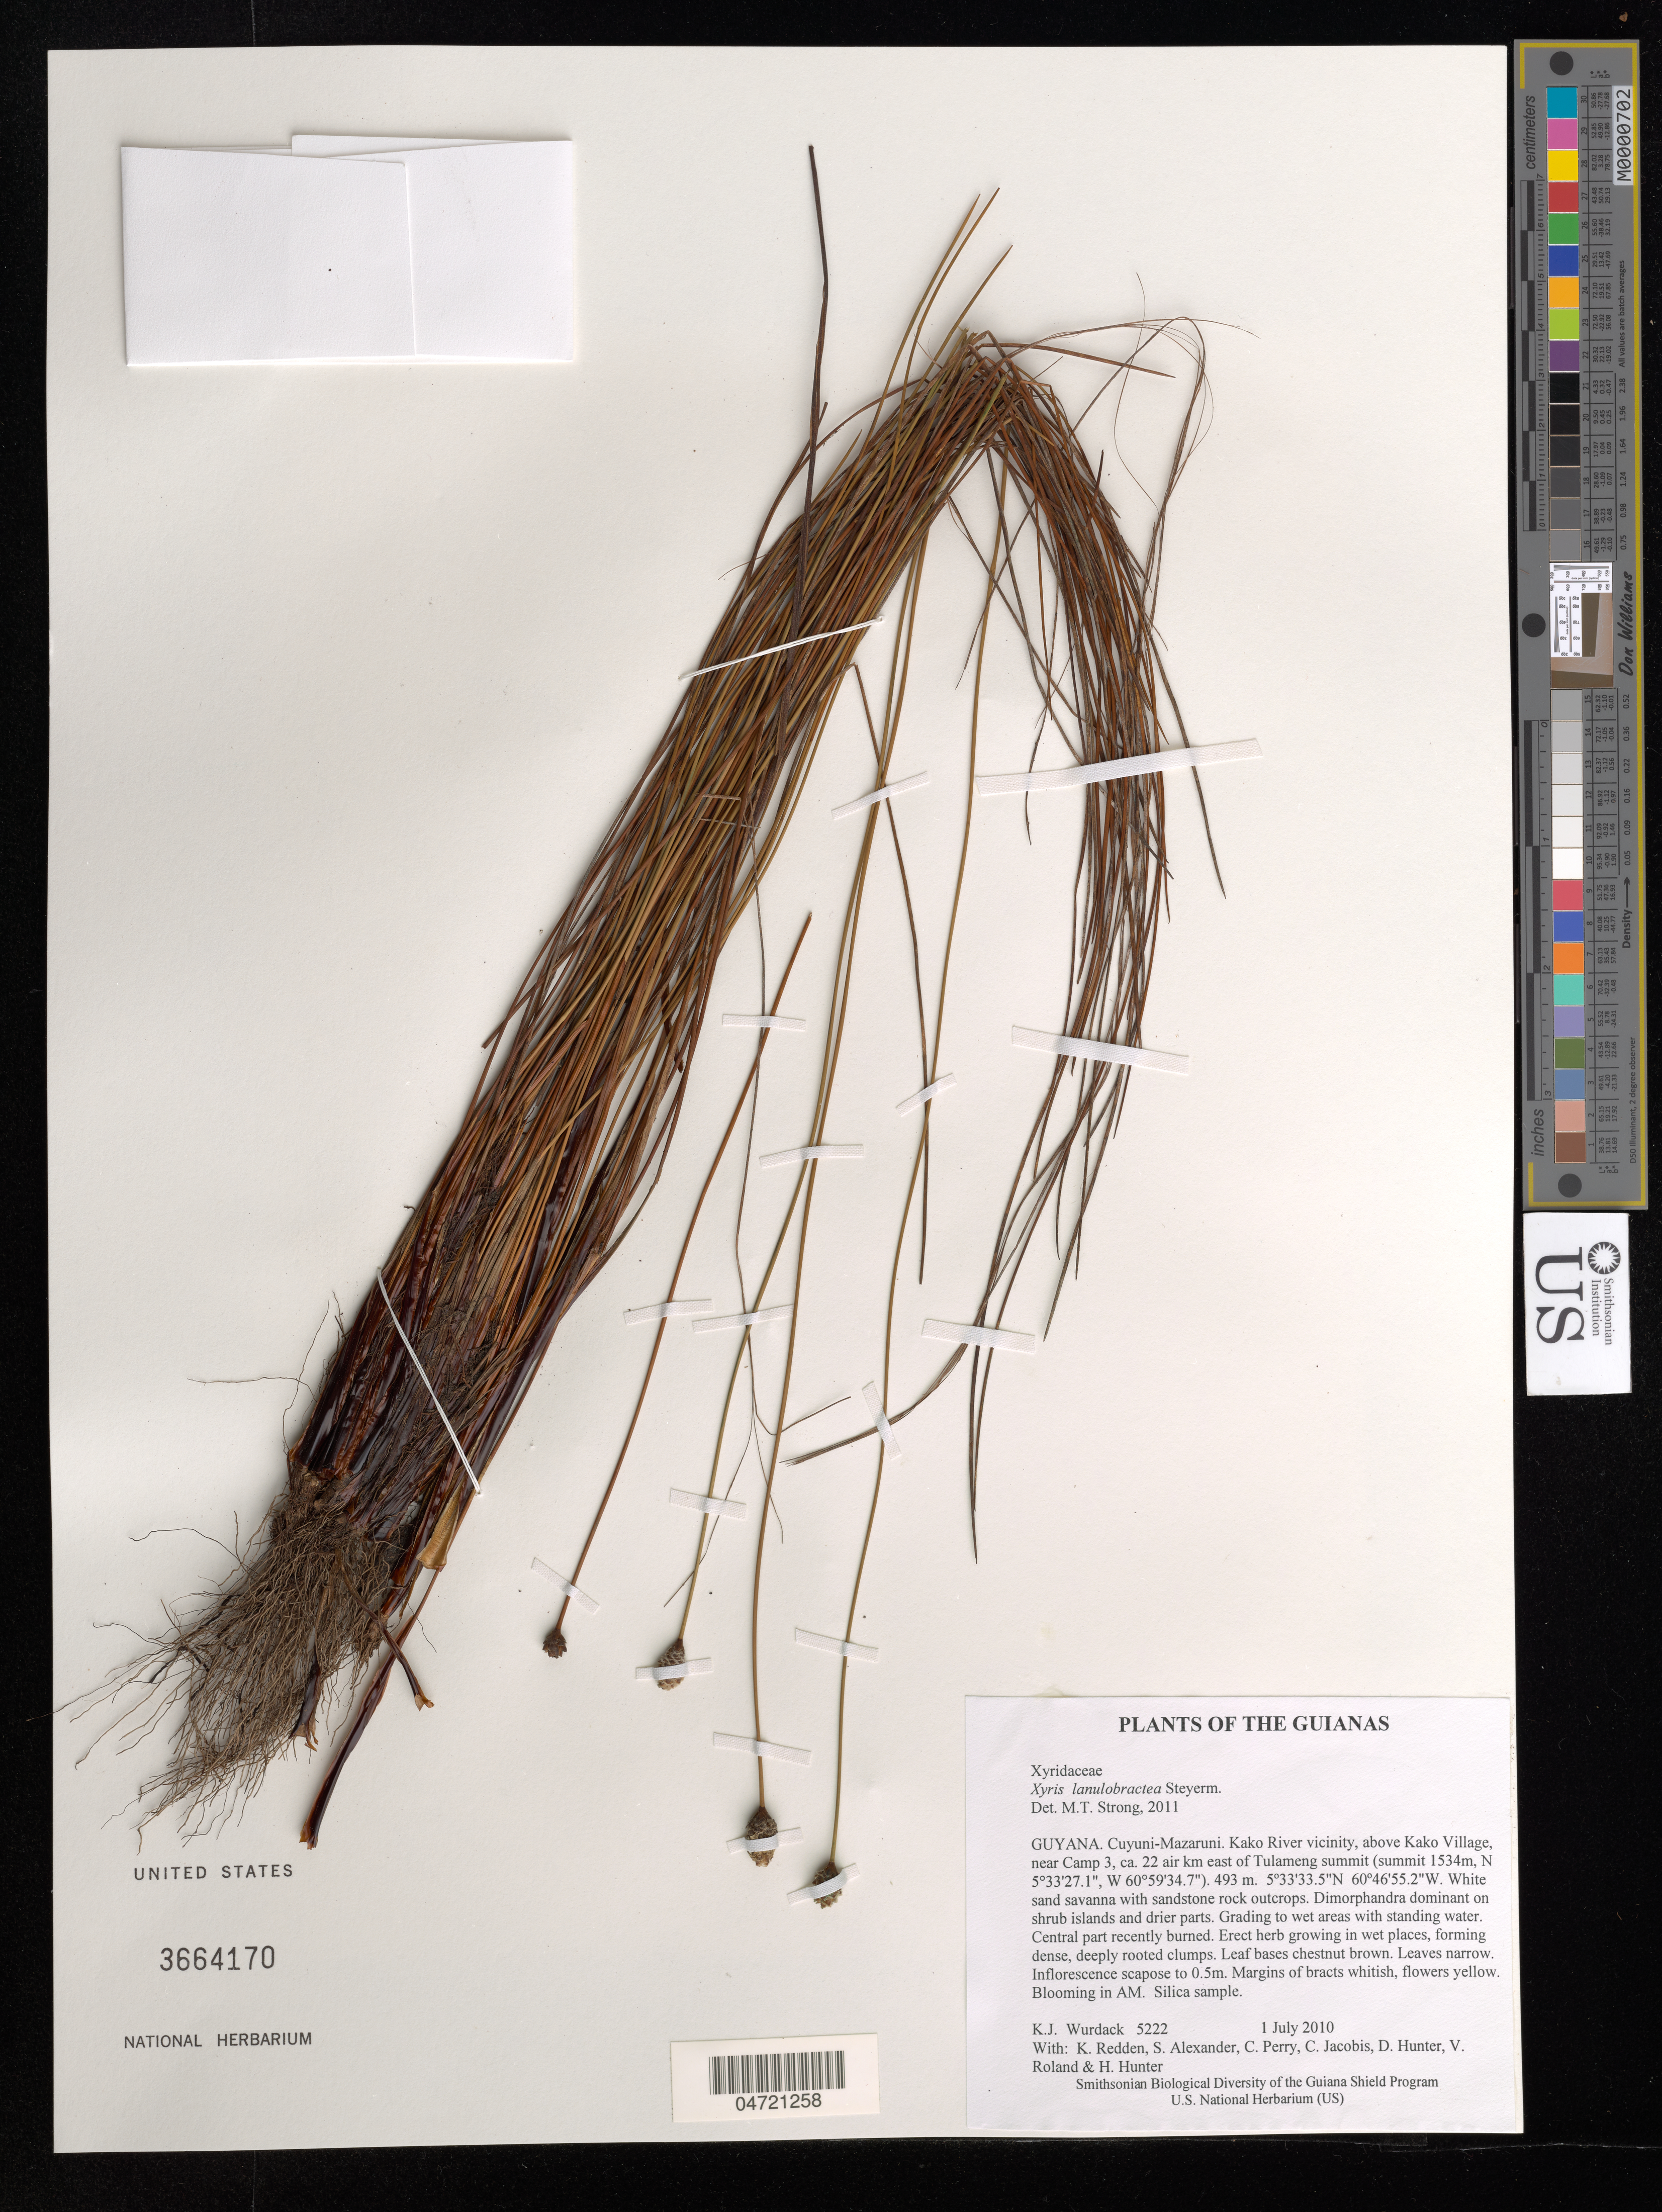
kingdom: Plantae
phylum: Tracheophyta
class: Liliopsida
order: Poales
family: Xyridaceae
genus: Xyris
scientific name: Xyris lanulobractea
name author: Steyerm.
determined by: Strong, M. T., (US), Smithsonian Institution - National Museum of Natural History (UNITED STATES)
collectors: K. Wurdack, K. M. Redden, S. N. Alexander, C. Perry, C. Jacobis, D. Hunter, V. Roland & H. Hunter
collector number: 5222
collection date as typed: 1 July 2010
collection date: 2010-07-01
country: Guyana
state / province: Cuyuni-Mazaruni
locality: Kako River vicinity, above Kako Village, near Camp 3, ca. 22 air km east of Tulameng summit (summit 1534m, N 5°33'27.1", W 60°59'34.7")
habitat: White sand savanna with sandstone rock outcrops. Dimorphandra dominant on shrub islands and drier parts. Grading to wet areas with standing water. Central part recently burned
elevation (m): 493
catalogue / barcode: US 3664170